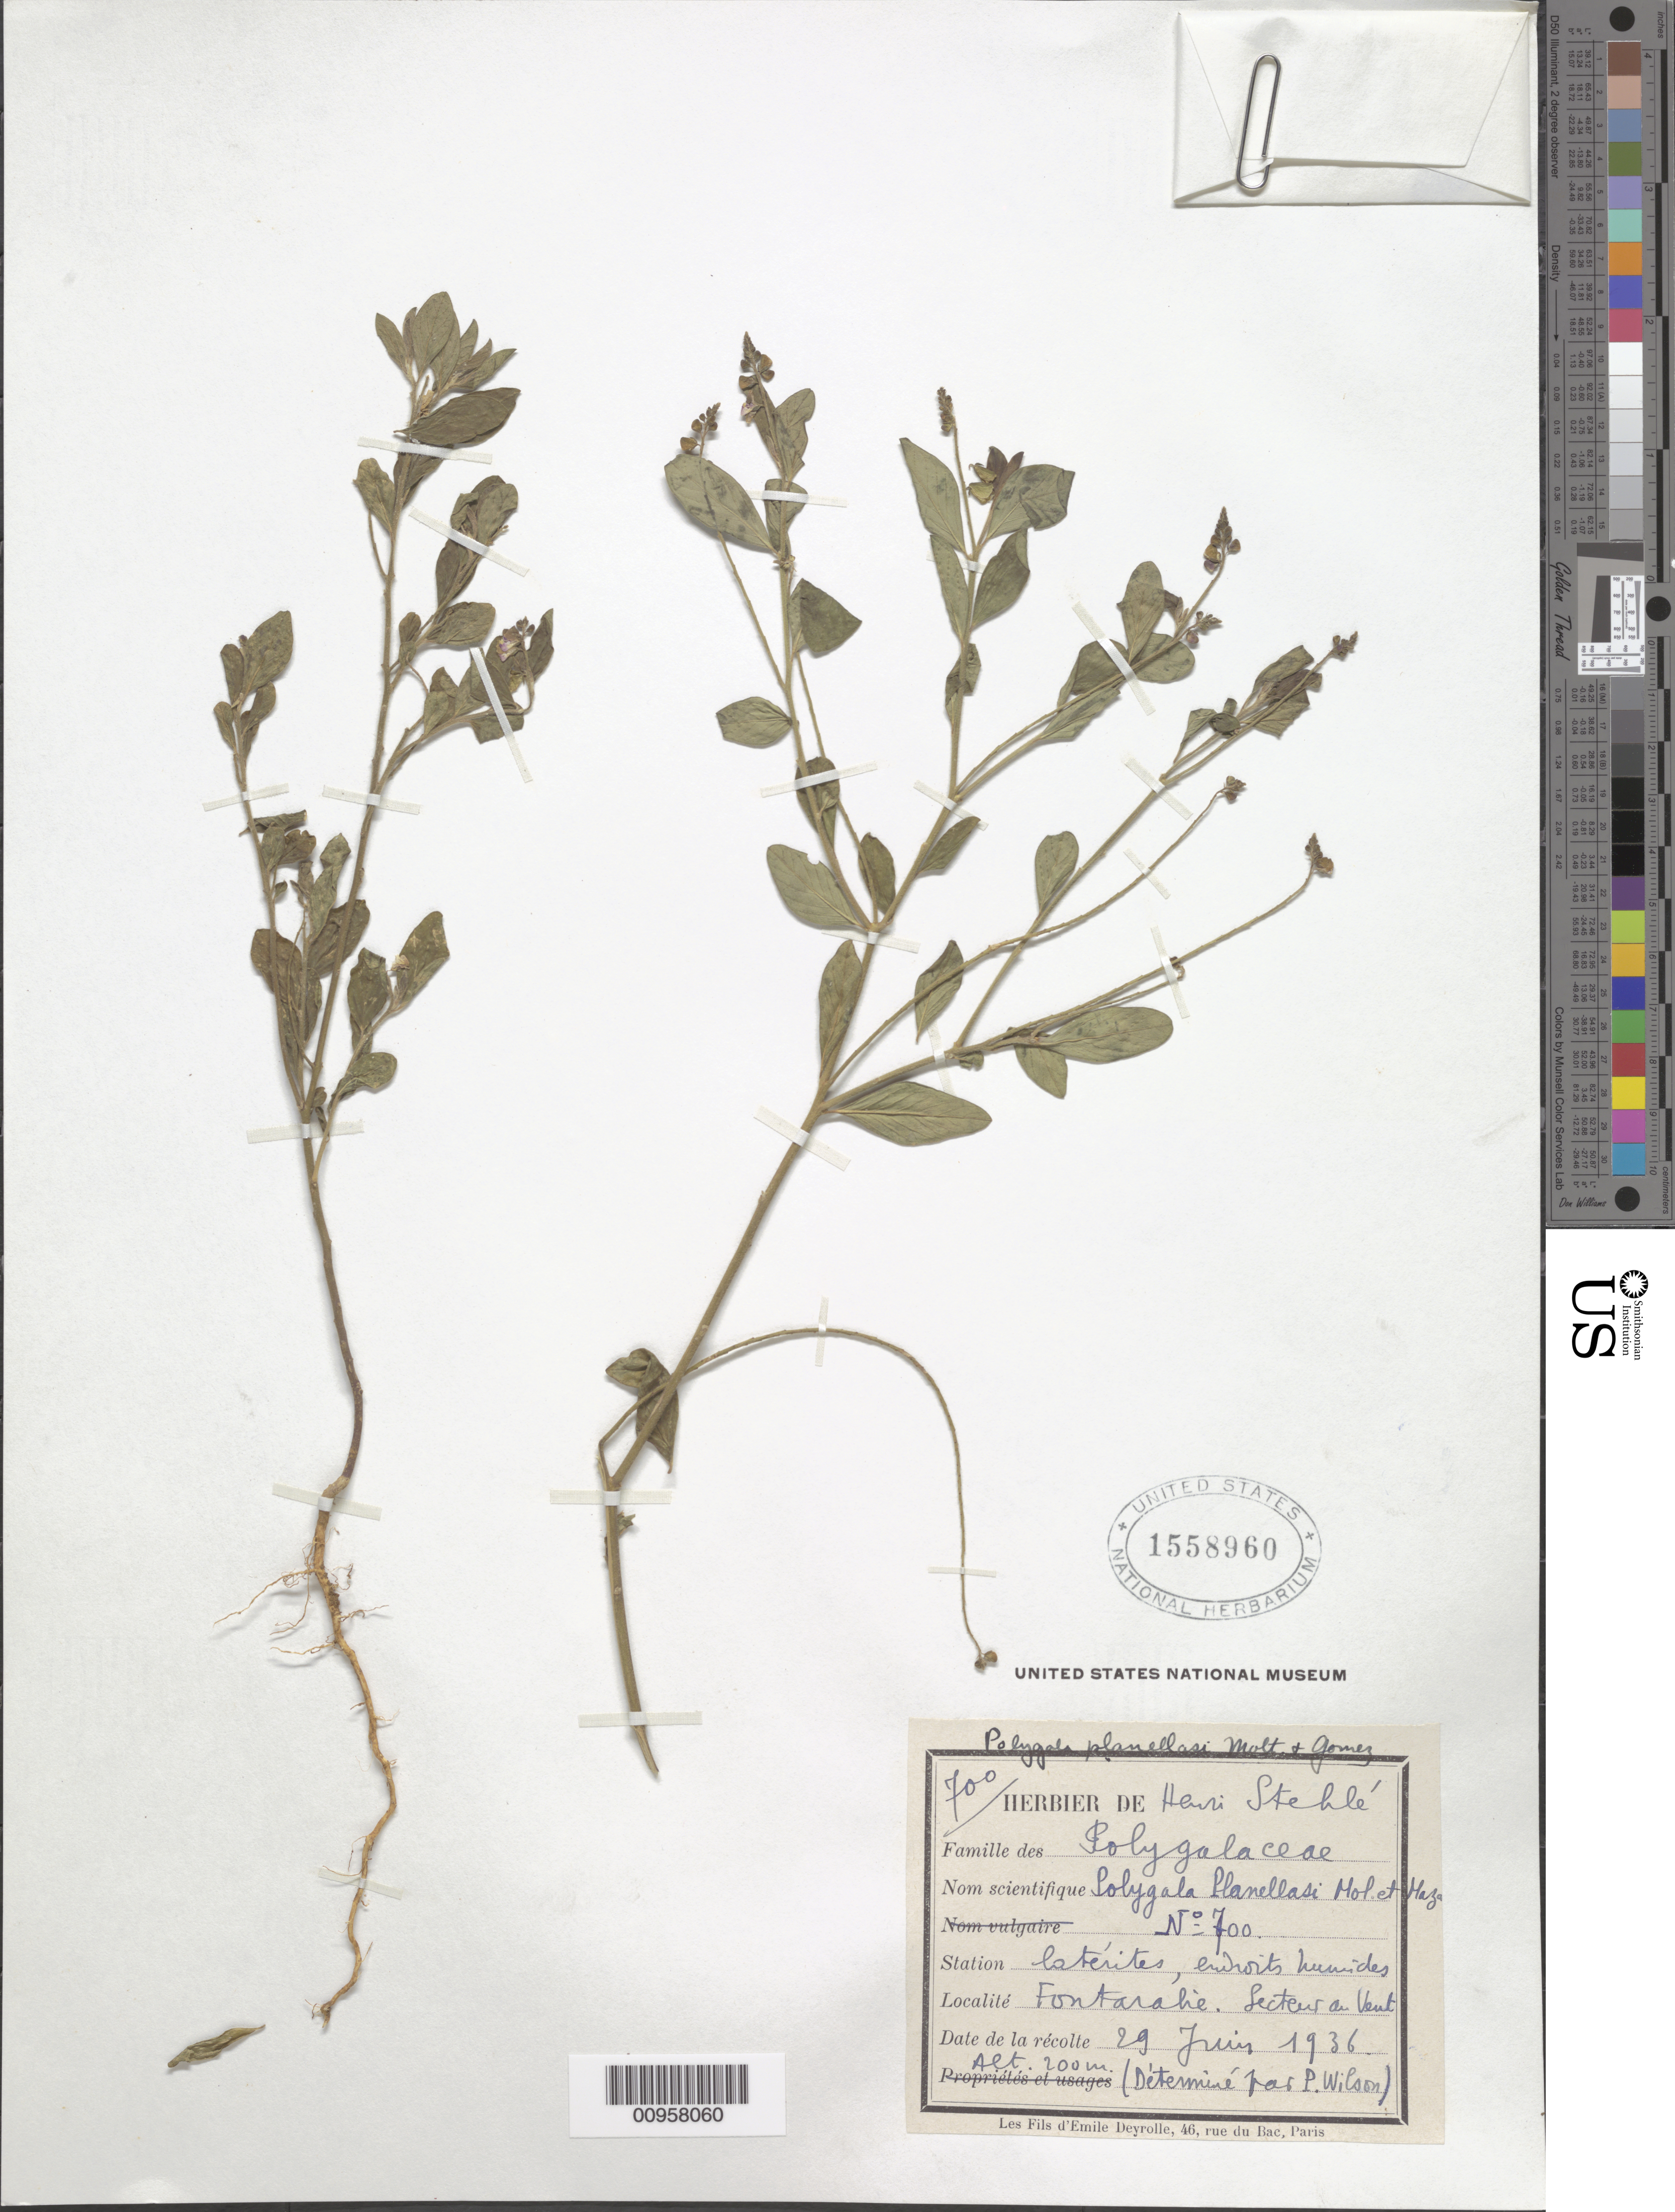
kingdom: Plantae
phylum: Tracheophyta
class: Magnoliopsida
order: Fabales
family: Polygalaceae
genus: Polygala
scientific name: Polygala planellasi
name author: Molinet & M. Gómez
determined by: Wilson, Percy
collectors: H. Stehlé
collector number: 700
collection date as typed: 29 Jun 1936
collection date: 1936-06-29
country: Guadeloupe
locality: "Fontarahie," Secteur au Vent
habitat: Latérites, endroits humides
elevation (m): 200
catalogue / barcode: US 1558960